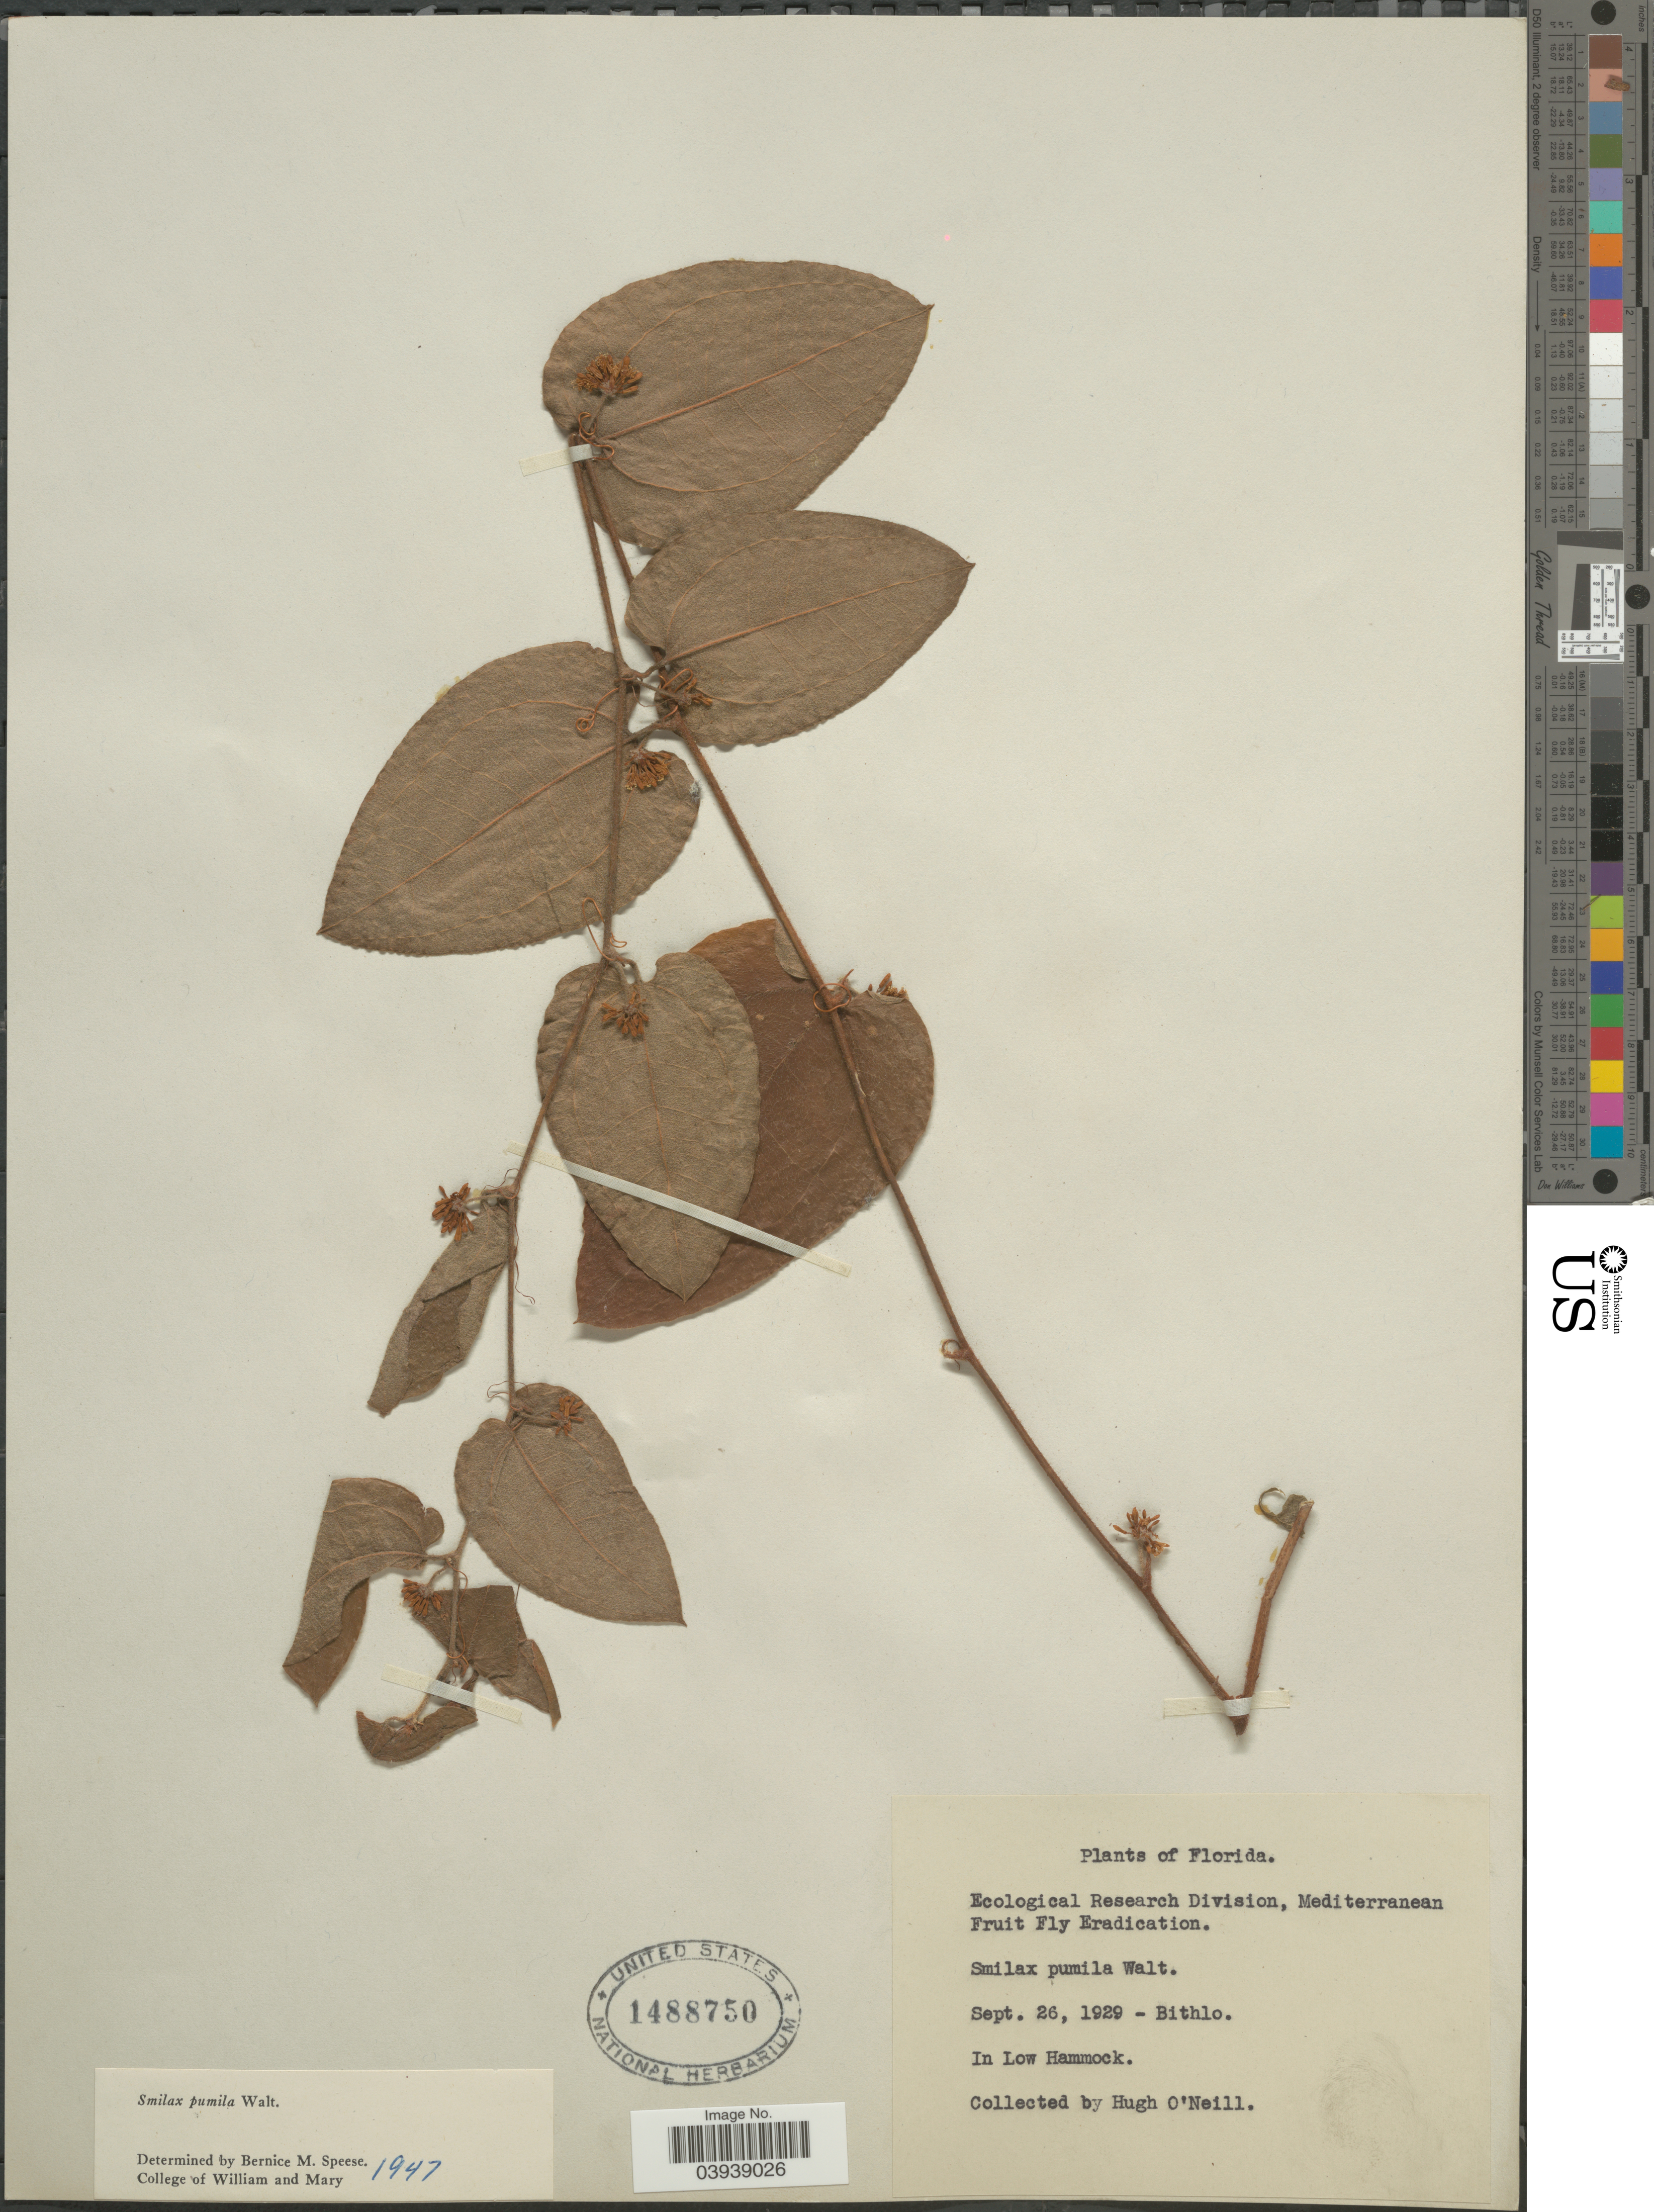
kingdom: Plantae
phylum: Tracheophyta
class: Liliopsida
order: Liliales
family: Smilacaceae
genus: Smilax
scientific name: Smilax pumila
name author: Walter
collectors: H. O'Neill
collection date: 1929-09-26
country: United States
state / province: Florida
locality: Bithlo. In Low Hammock.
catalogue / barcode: US 1488750